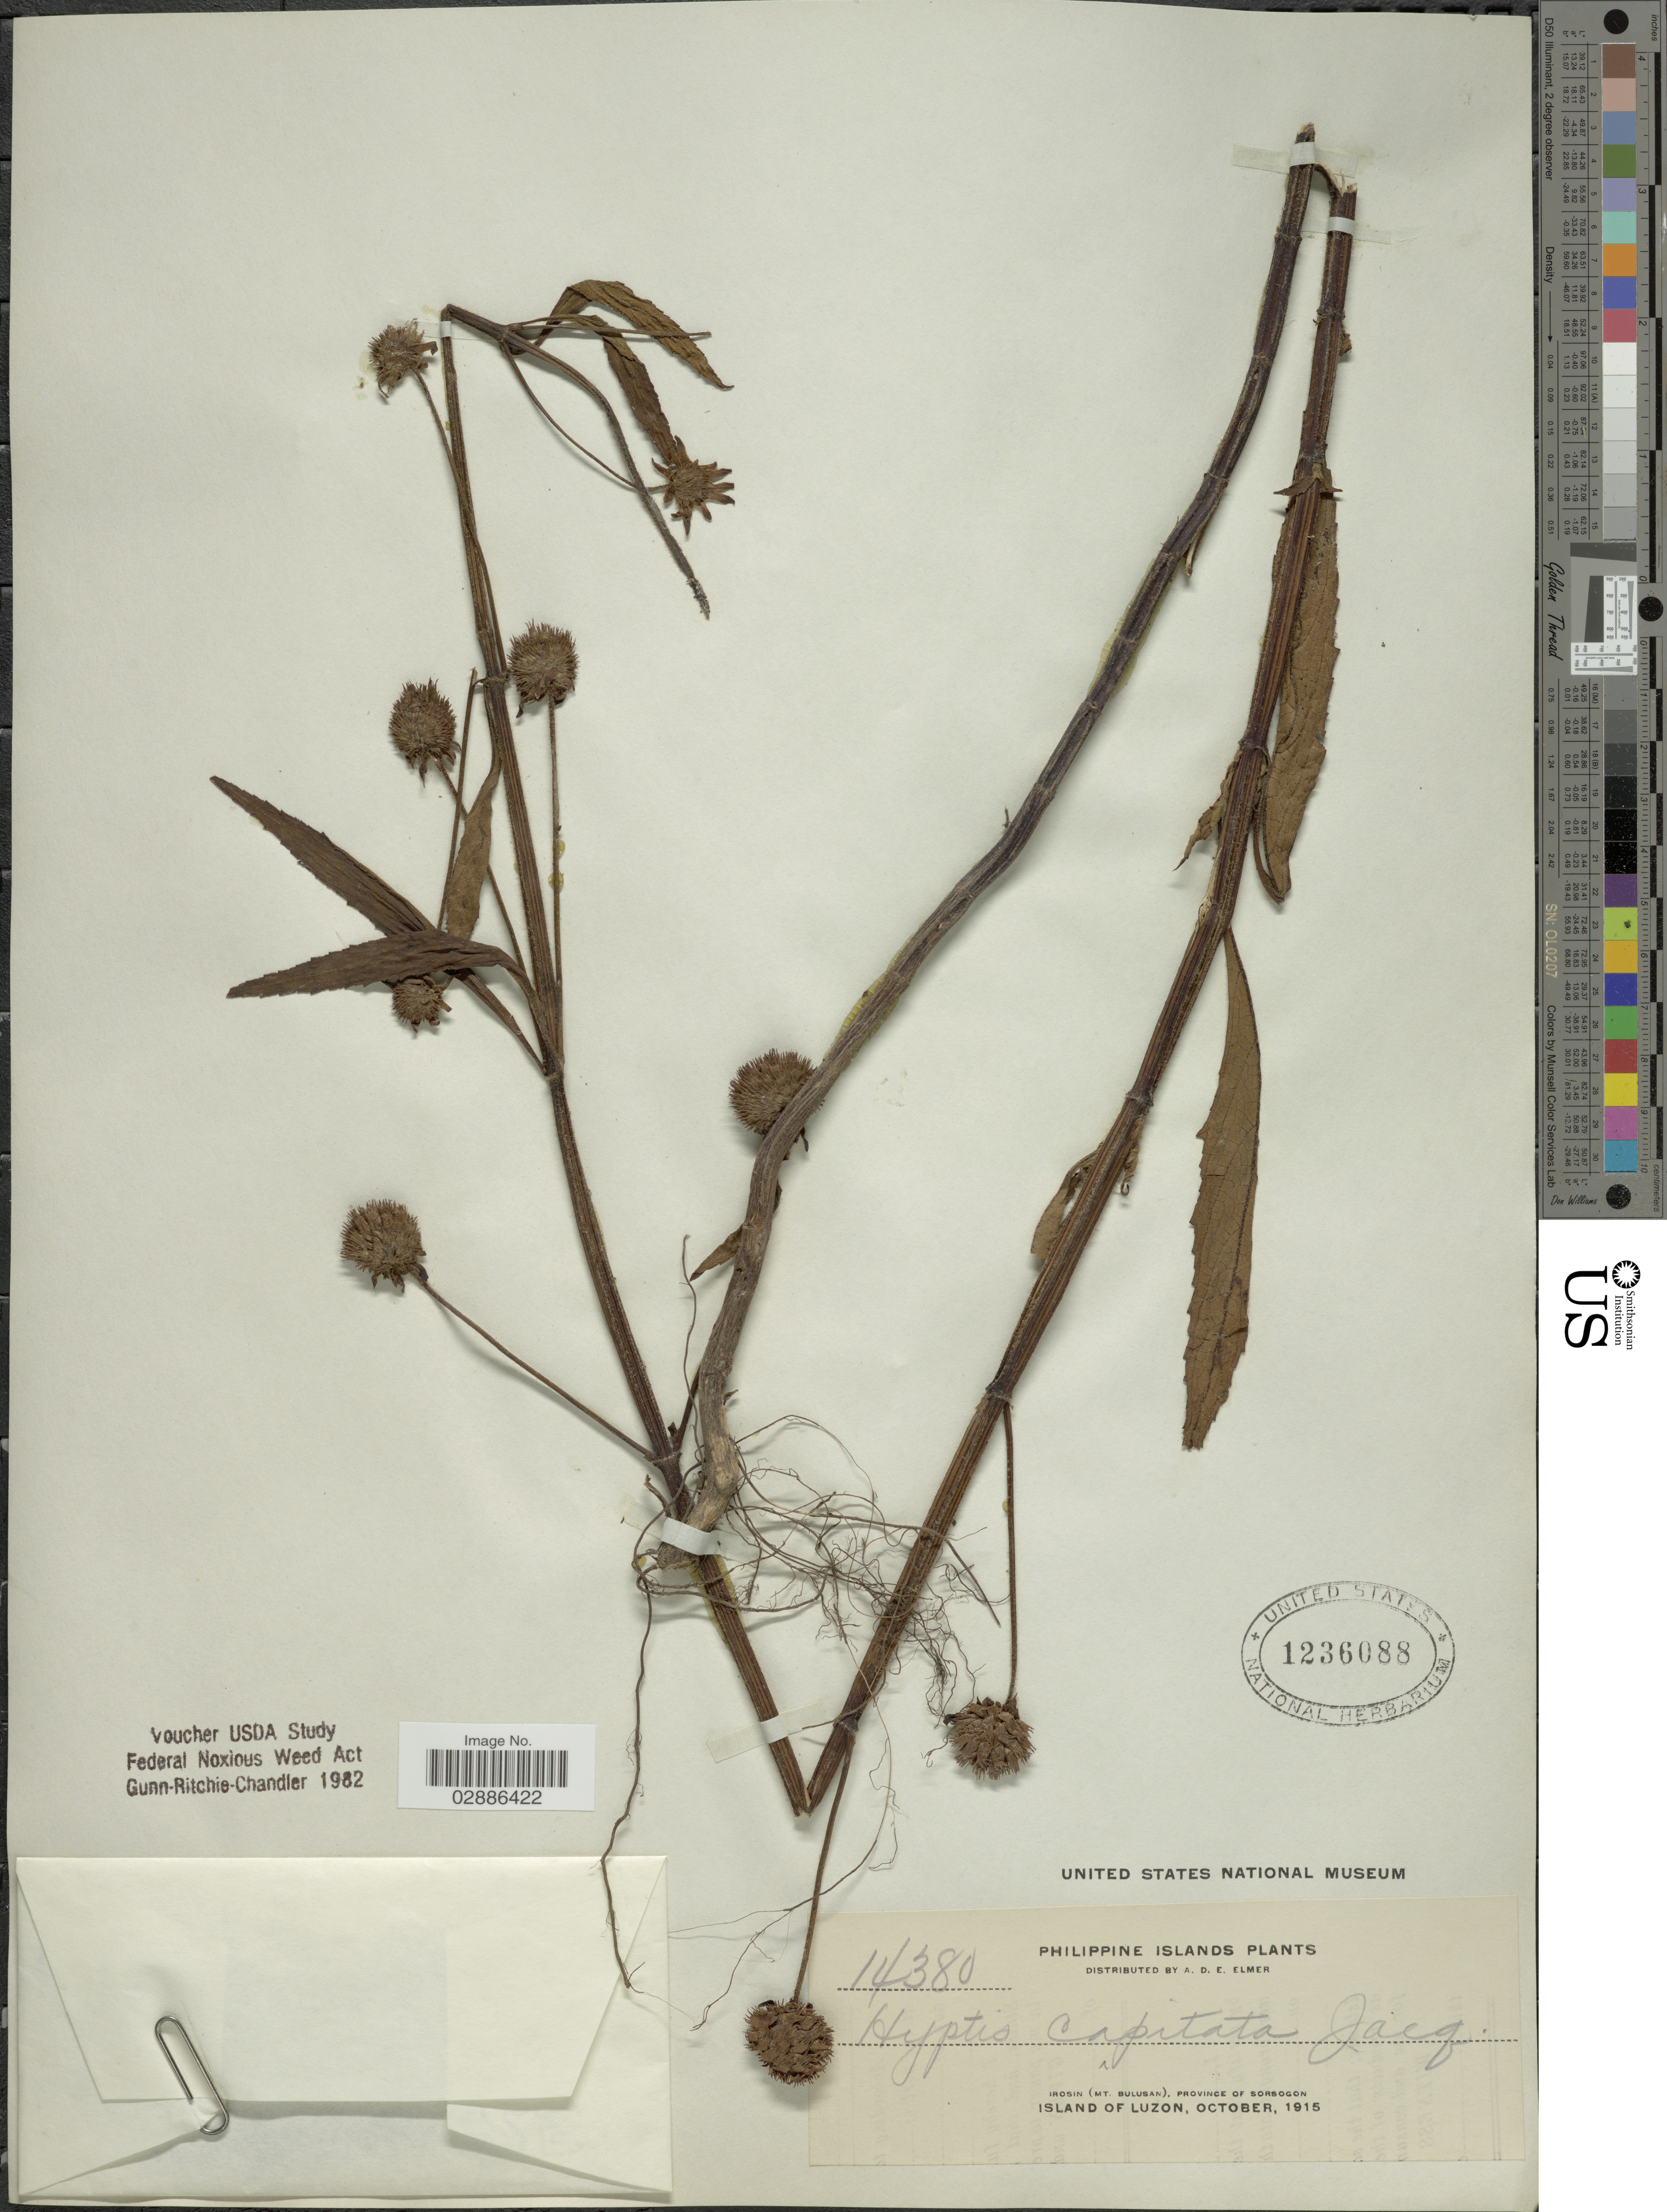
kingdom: Plantae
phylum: Tracheophyta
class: Magnoliopsida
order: Lamiales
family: Lamiaceae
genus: Hyptis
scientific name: Hyptis capitata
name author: Jacq.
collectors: A. D. E. Elmer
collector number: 14380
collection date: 1915-10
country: Philippines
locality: Irosin (Mt. Bulusan), Province of Sorsogon, Island of Luzon.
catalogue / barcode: US 1236088